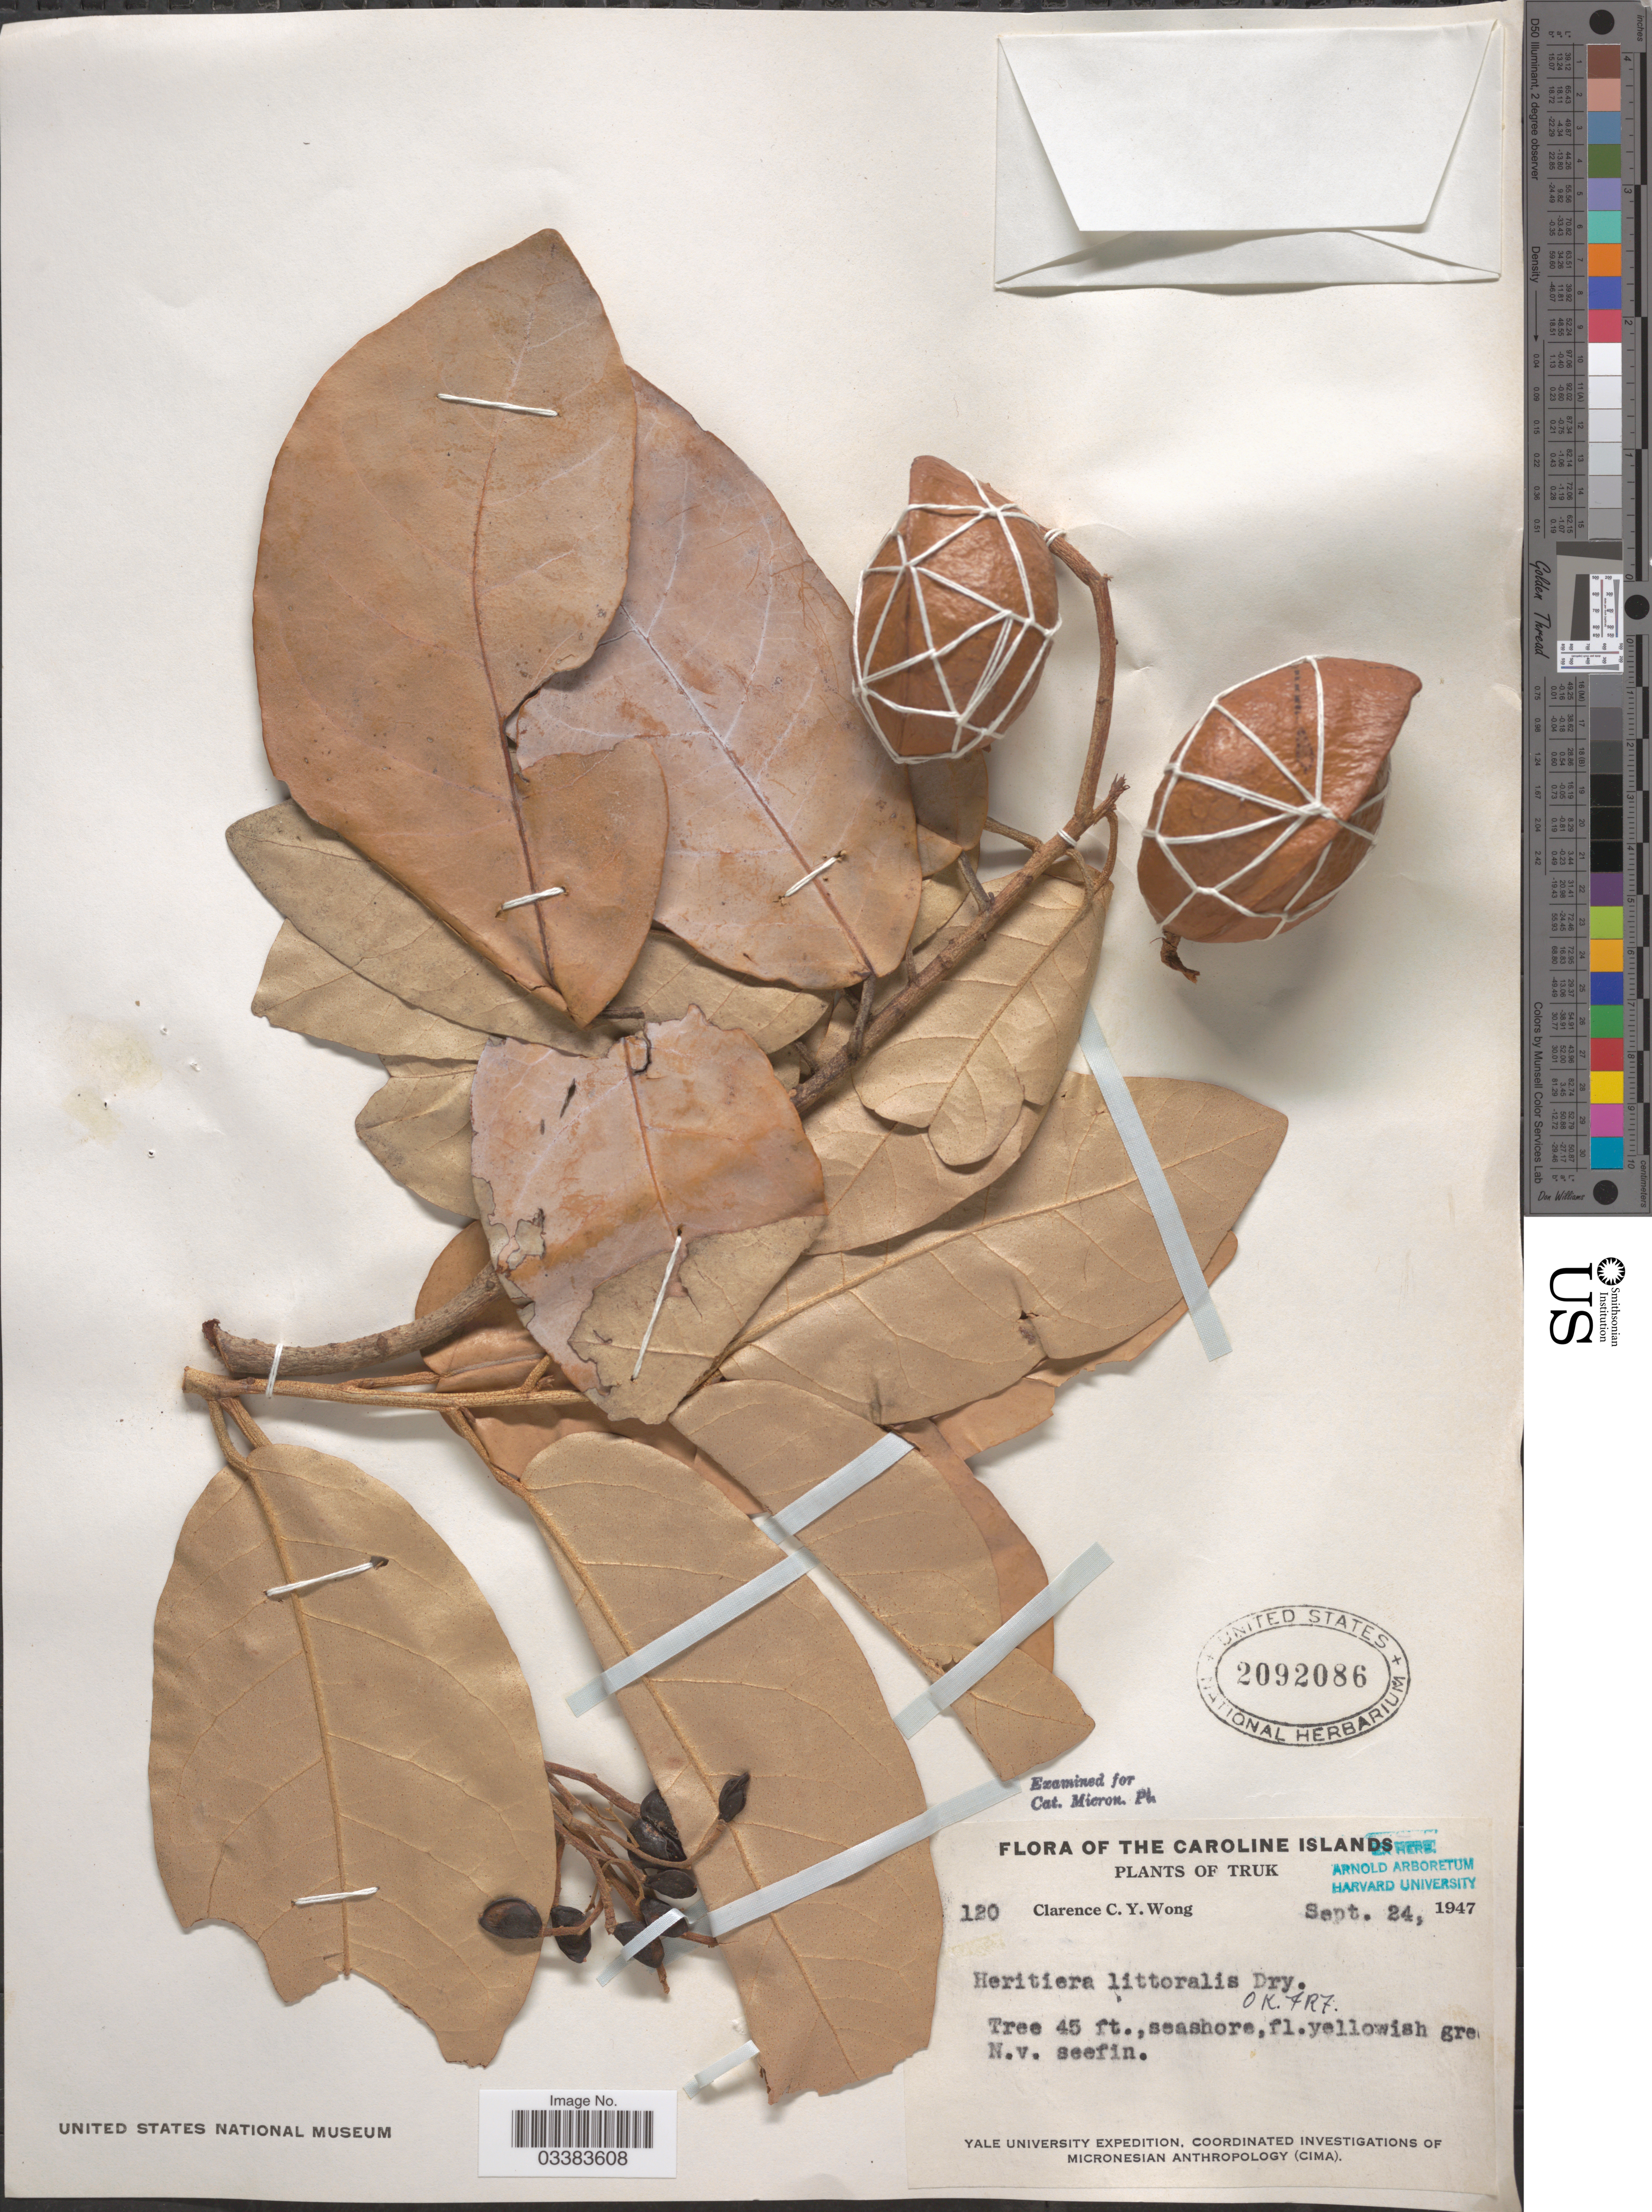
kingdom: Plantae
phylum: Tracheophyta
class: Magnoliopsida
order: Malvales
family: Malvaceae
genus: Heritiera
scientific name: Heritiera littoralis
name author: Aiton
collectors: C. Wong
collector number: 120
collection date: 1947-09-24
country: Micronesia, Federated States of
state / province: Truk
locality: The Caroline Islands.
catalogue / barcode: US 2092086